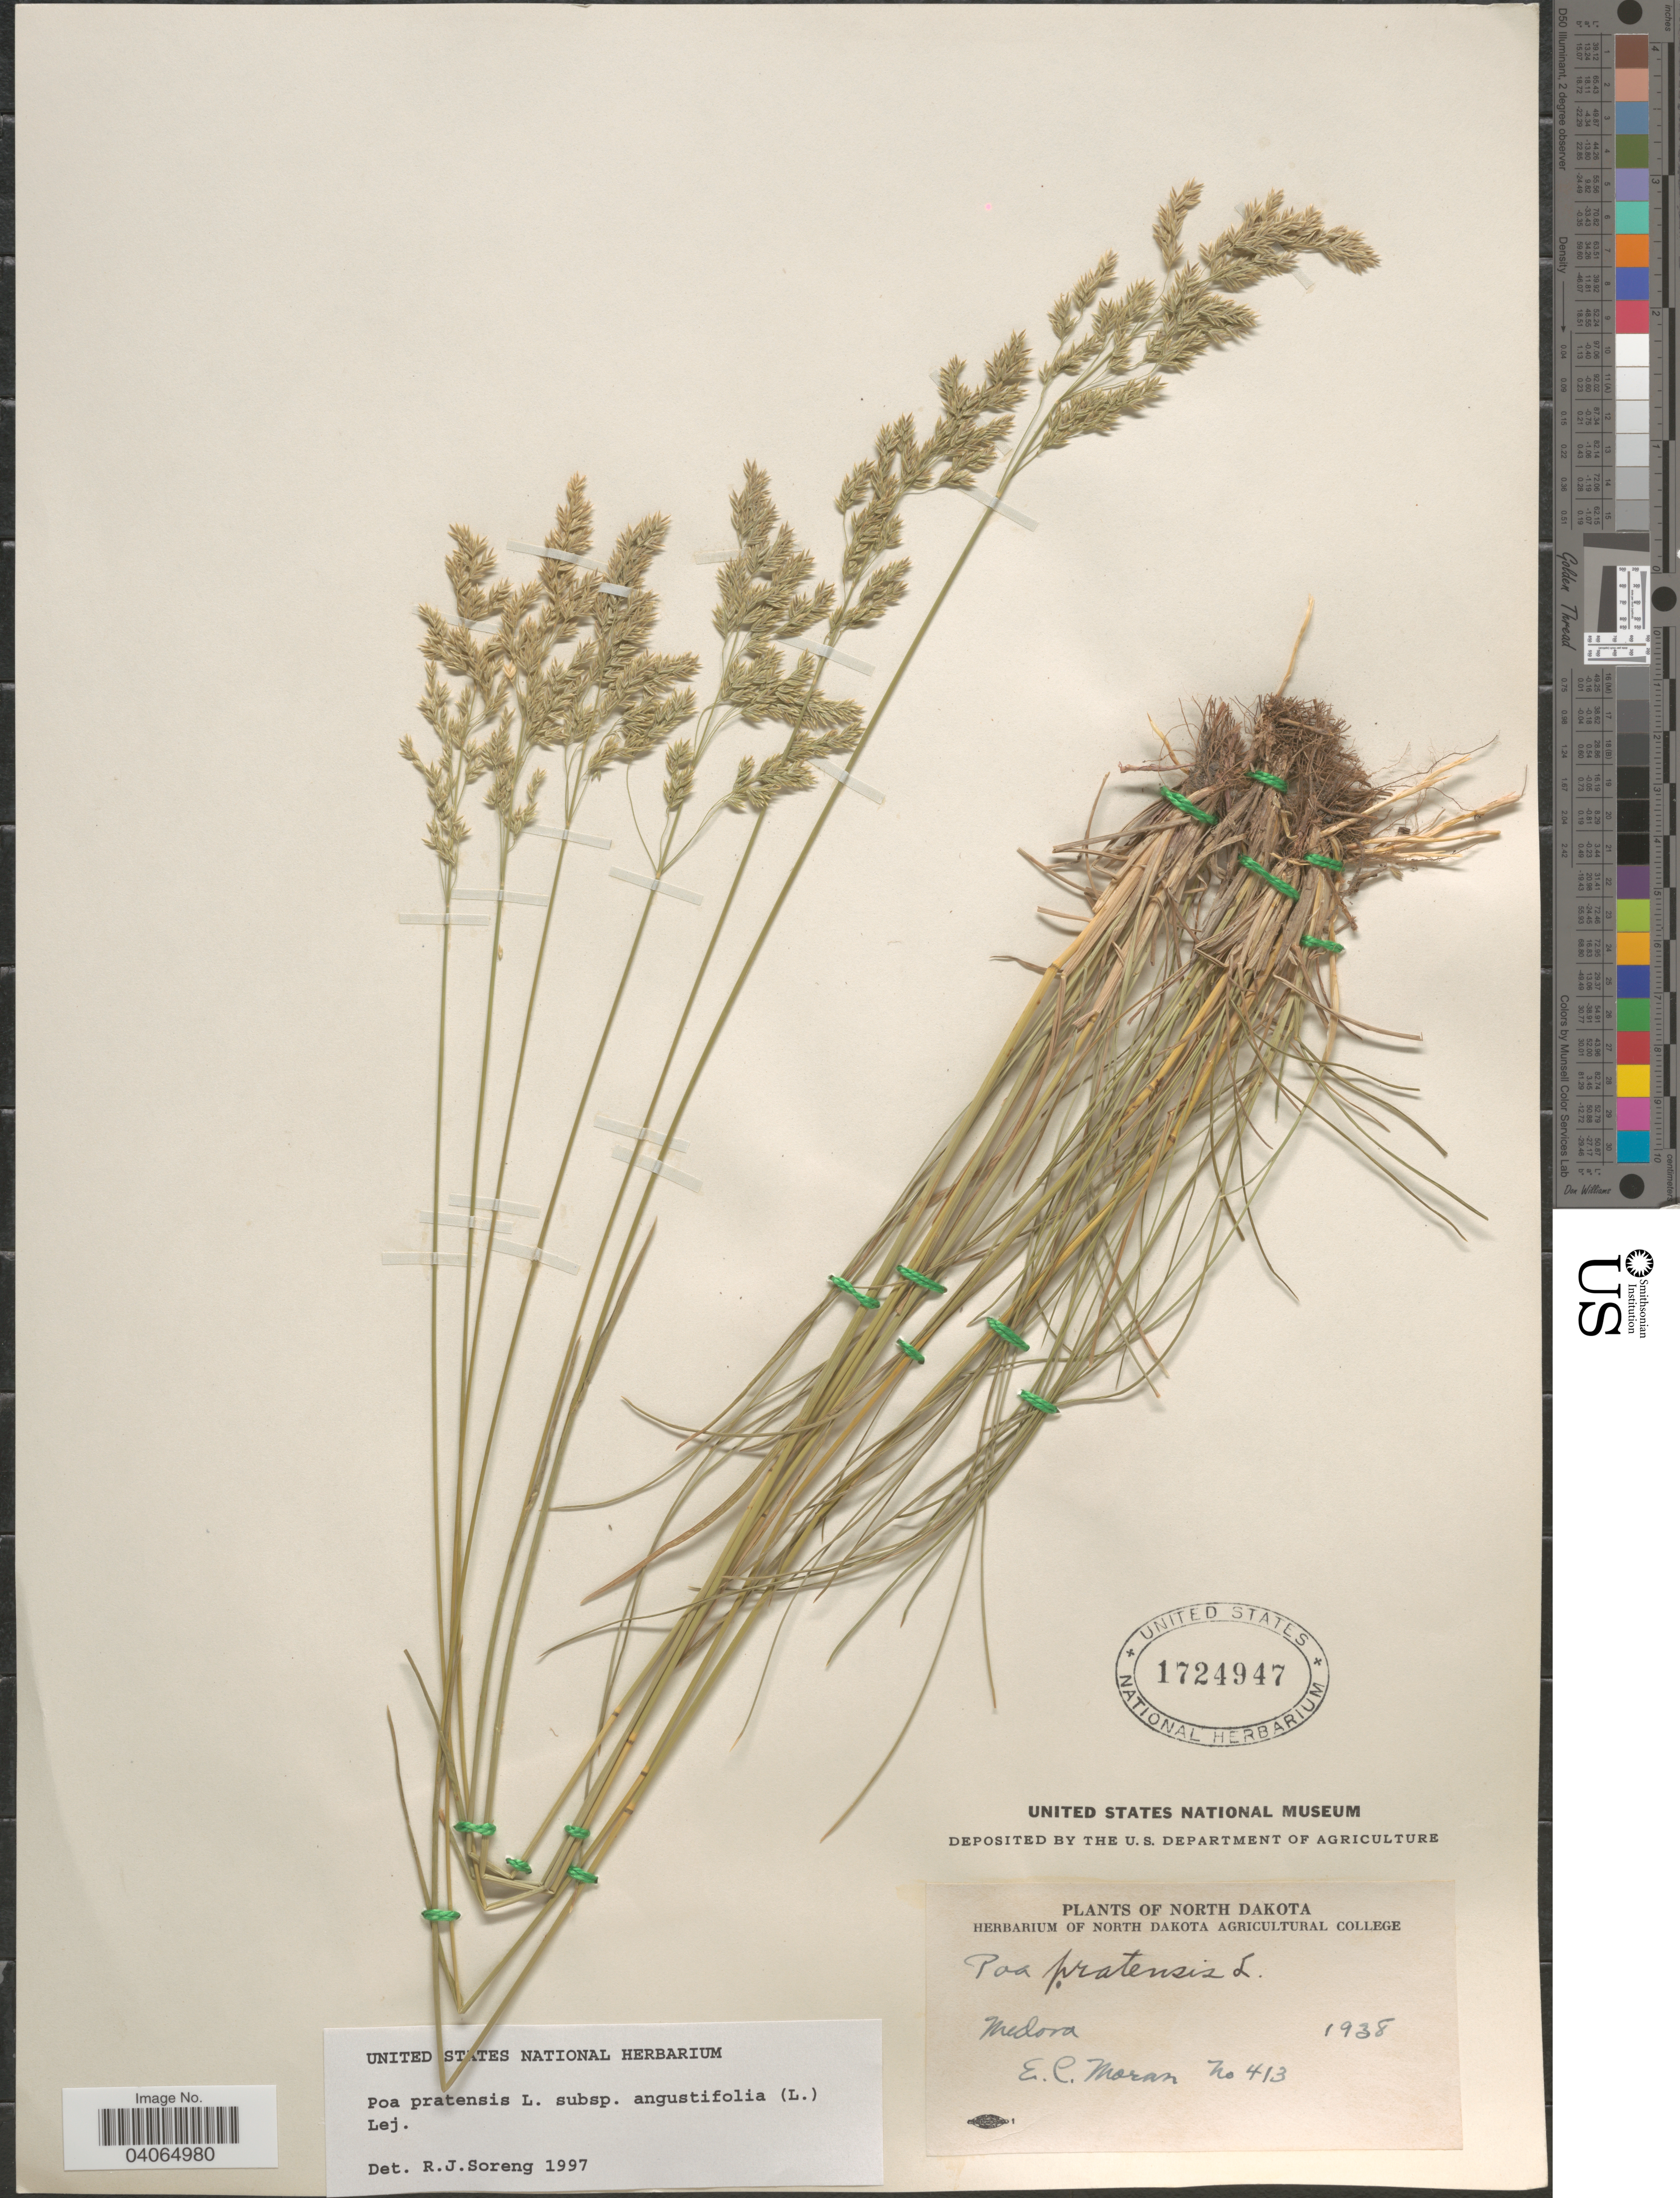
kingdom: Plantae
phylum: Tracheophyta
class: Liliopsida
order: Poales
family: Poaceae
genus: Poa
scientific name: Poa pratensis subsp. angustifolia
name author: (L.) Lej.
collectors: E. C. Moran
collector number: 413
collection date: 1938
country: United States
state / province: North Dakota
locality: Medora.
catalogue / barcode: US 1724947